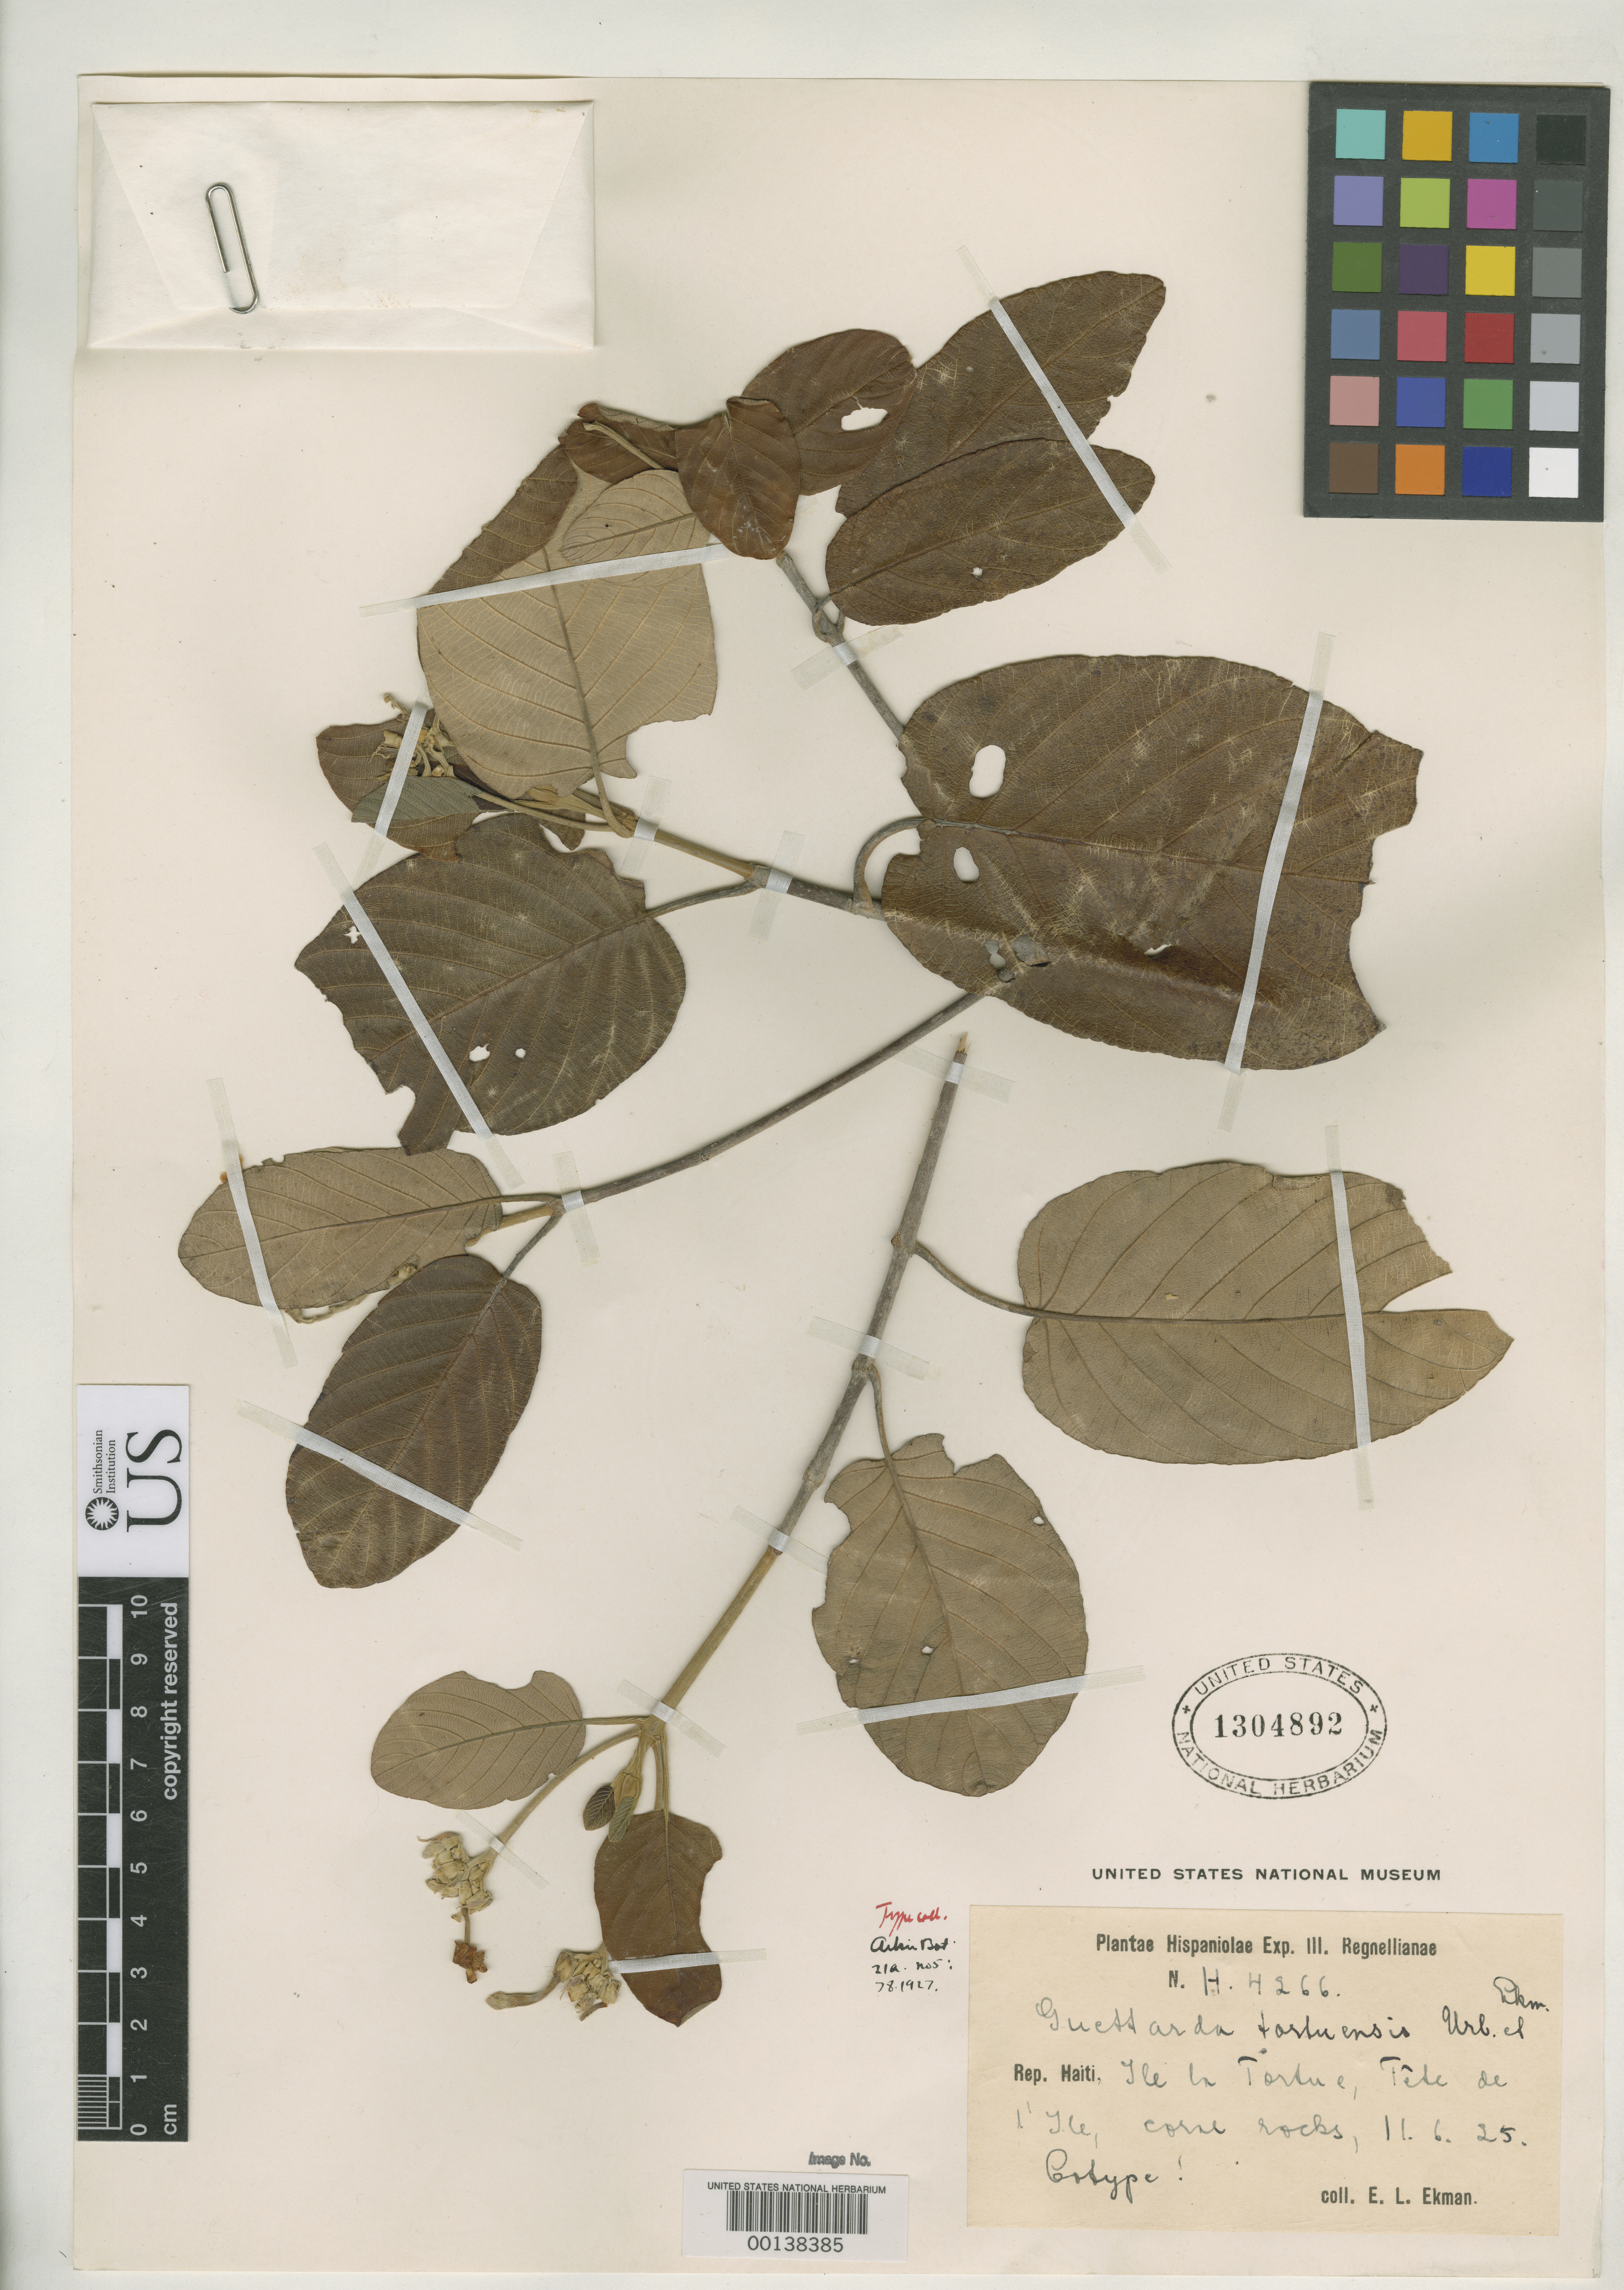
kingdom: Plantae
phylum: Tracheophyta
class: Magnoliopsida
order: Gentianales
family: Rubiaceae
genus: Guettarda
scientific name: Guettarda tortuensis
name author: Urb. & Ekman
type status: Isotype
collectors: E. L. Ekman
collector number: H 4266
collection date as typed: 11 Jun 1925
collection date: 1925-06-11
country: Haiti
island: Tortue Island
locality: Insula La Tortue ad tete de Ile.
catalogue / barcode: US 1304892